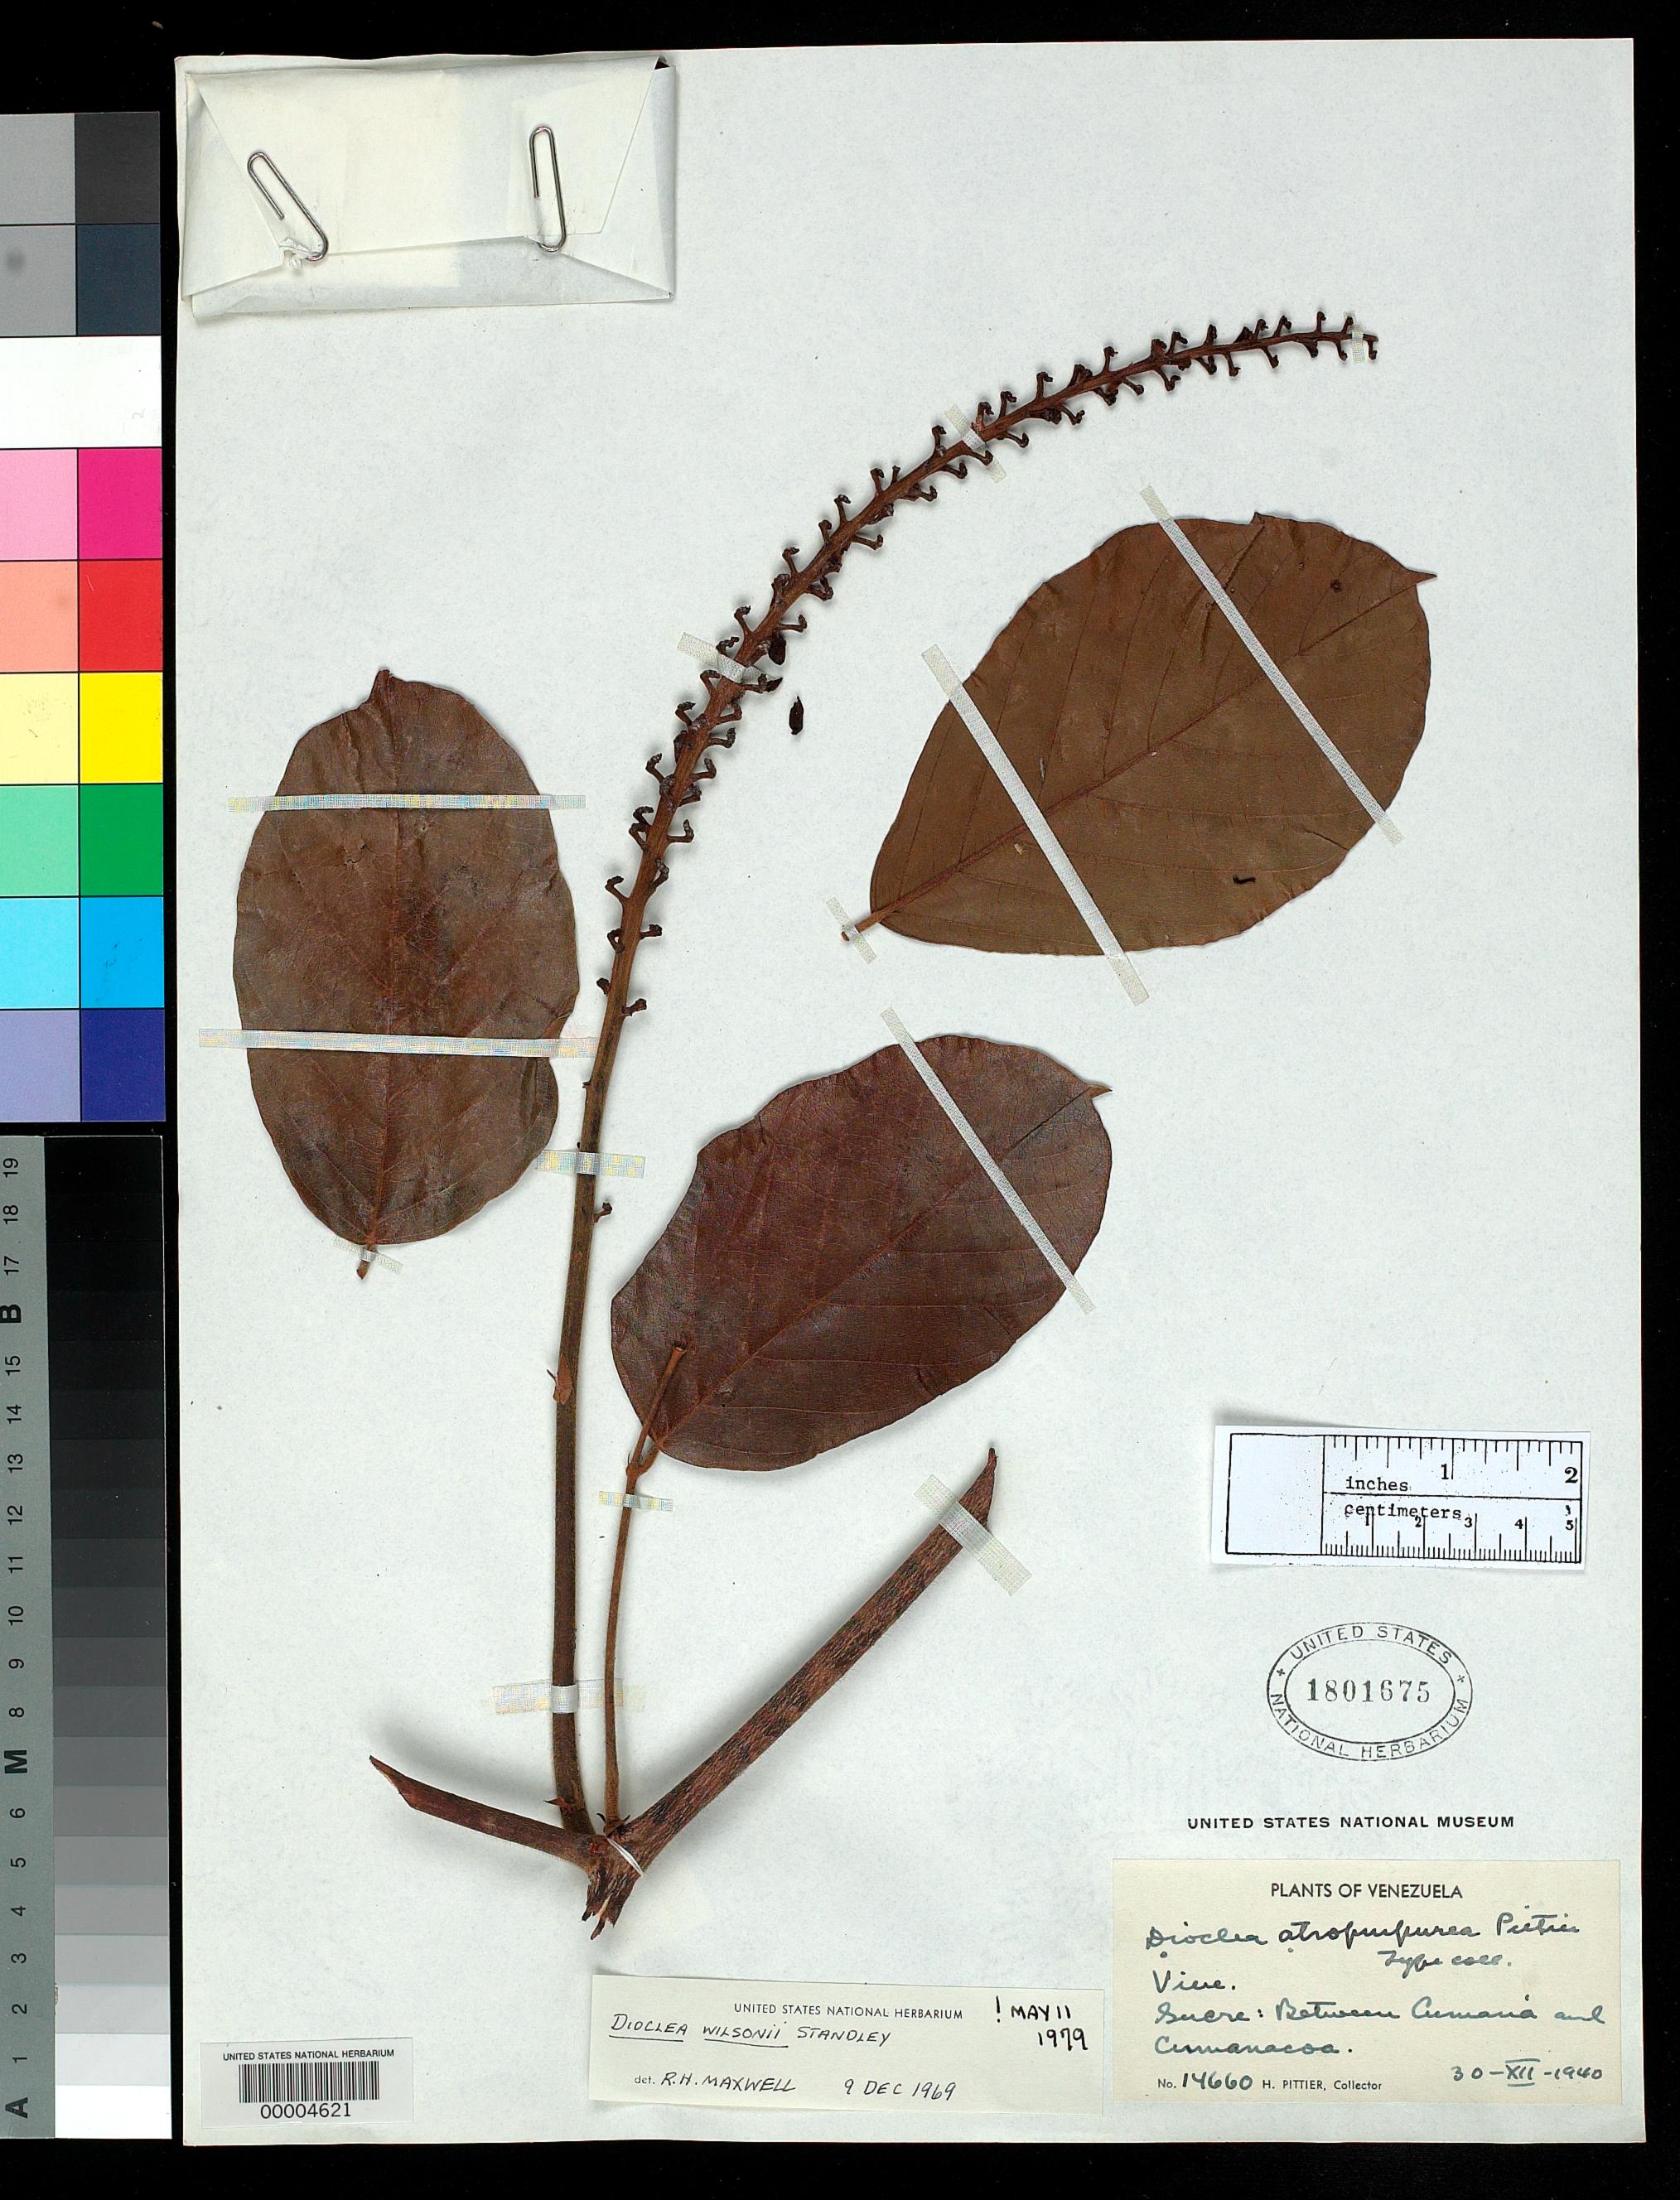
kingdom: Plantae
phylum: Tracheophyta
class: Magnoliopsida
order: Fabales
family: Fabaceae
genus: Dioclea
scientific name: Dioclea atropurpurea Pittier, nom. inval.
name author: Pittier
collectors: H. F. Pittier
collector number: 14660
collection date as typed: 30 Jul 1940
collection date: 1940-07-30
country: Venezuela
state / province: Sucre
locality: Between cumana & cumanacoa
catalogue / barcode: US 1801675